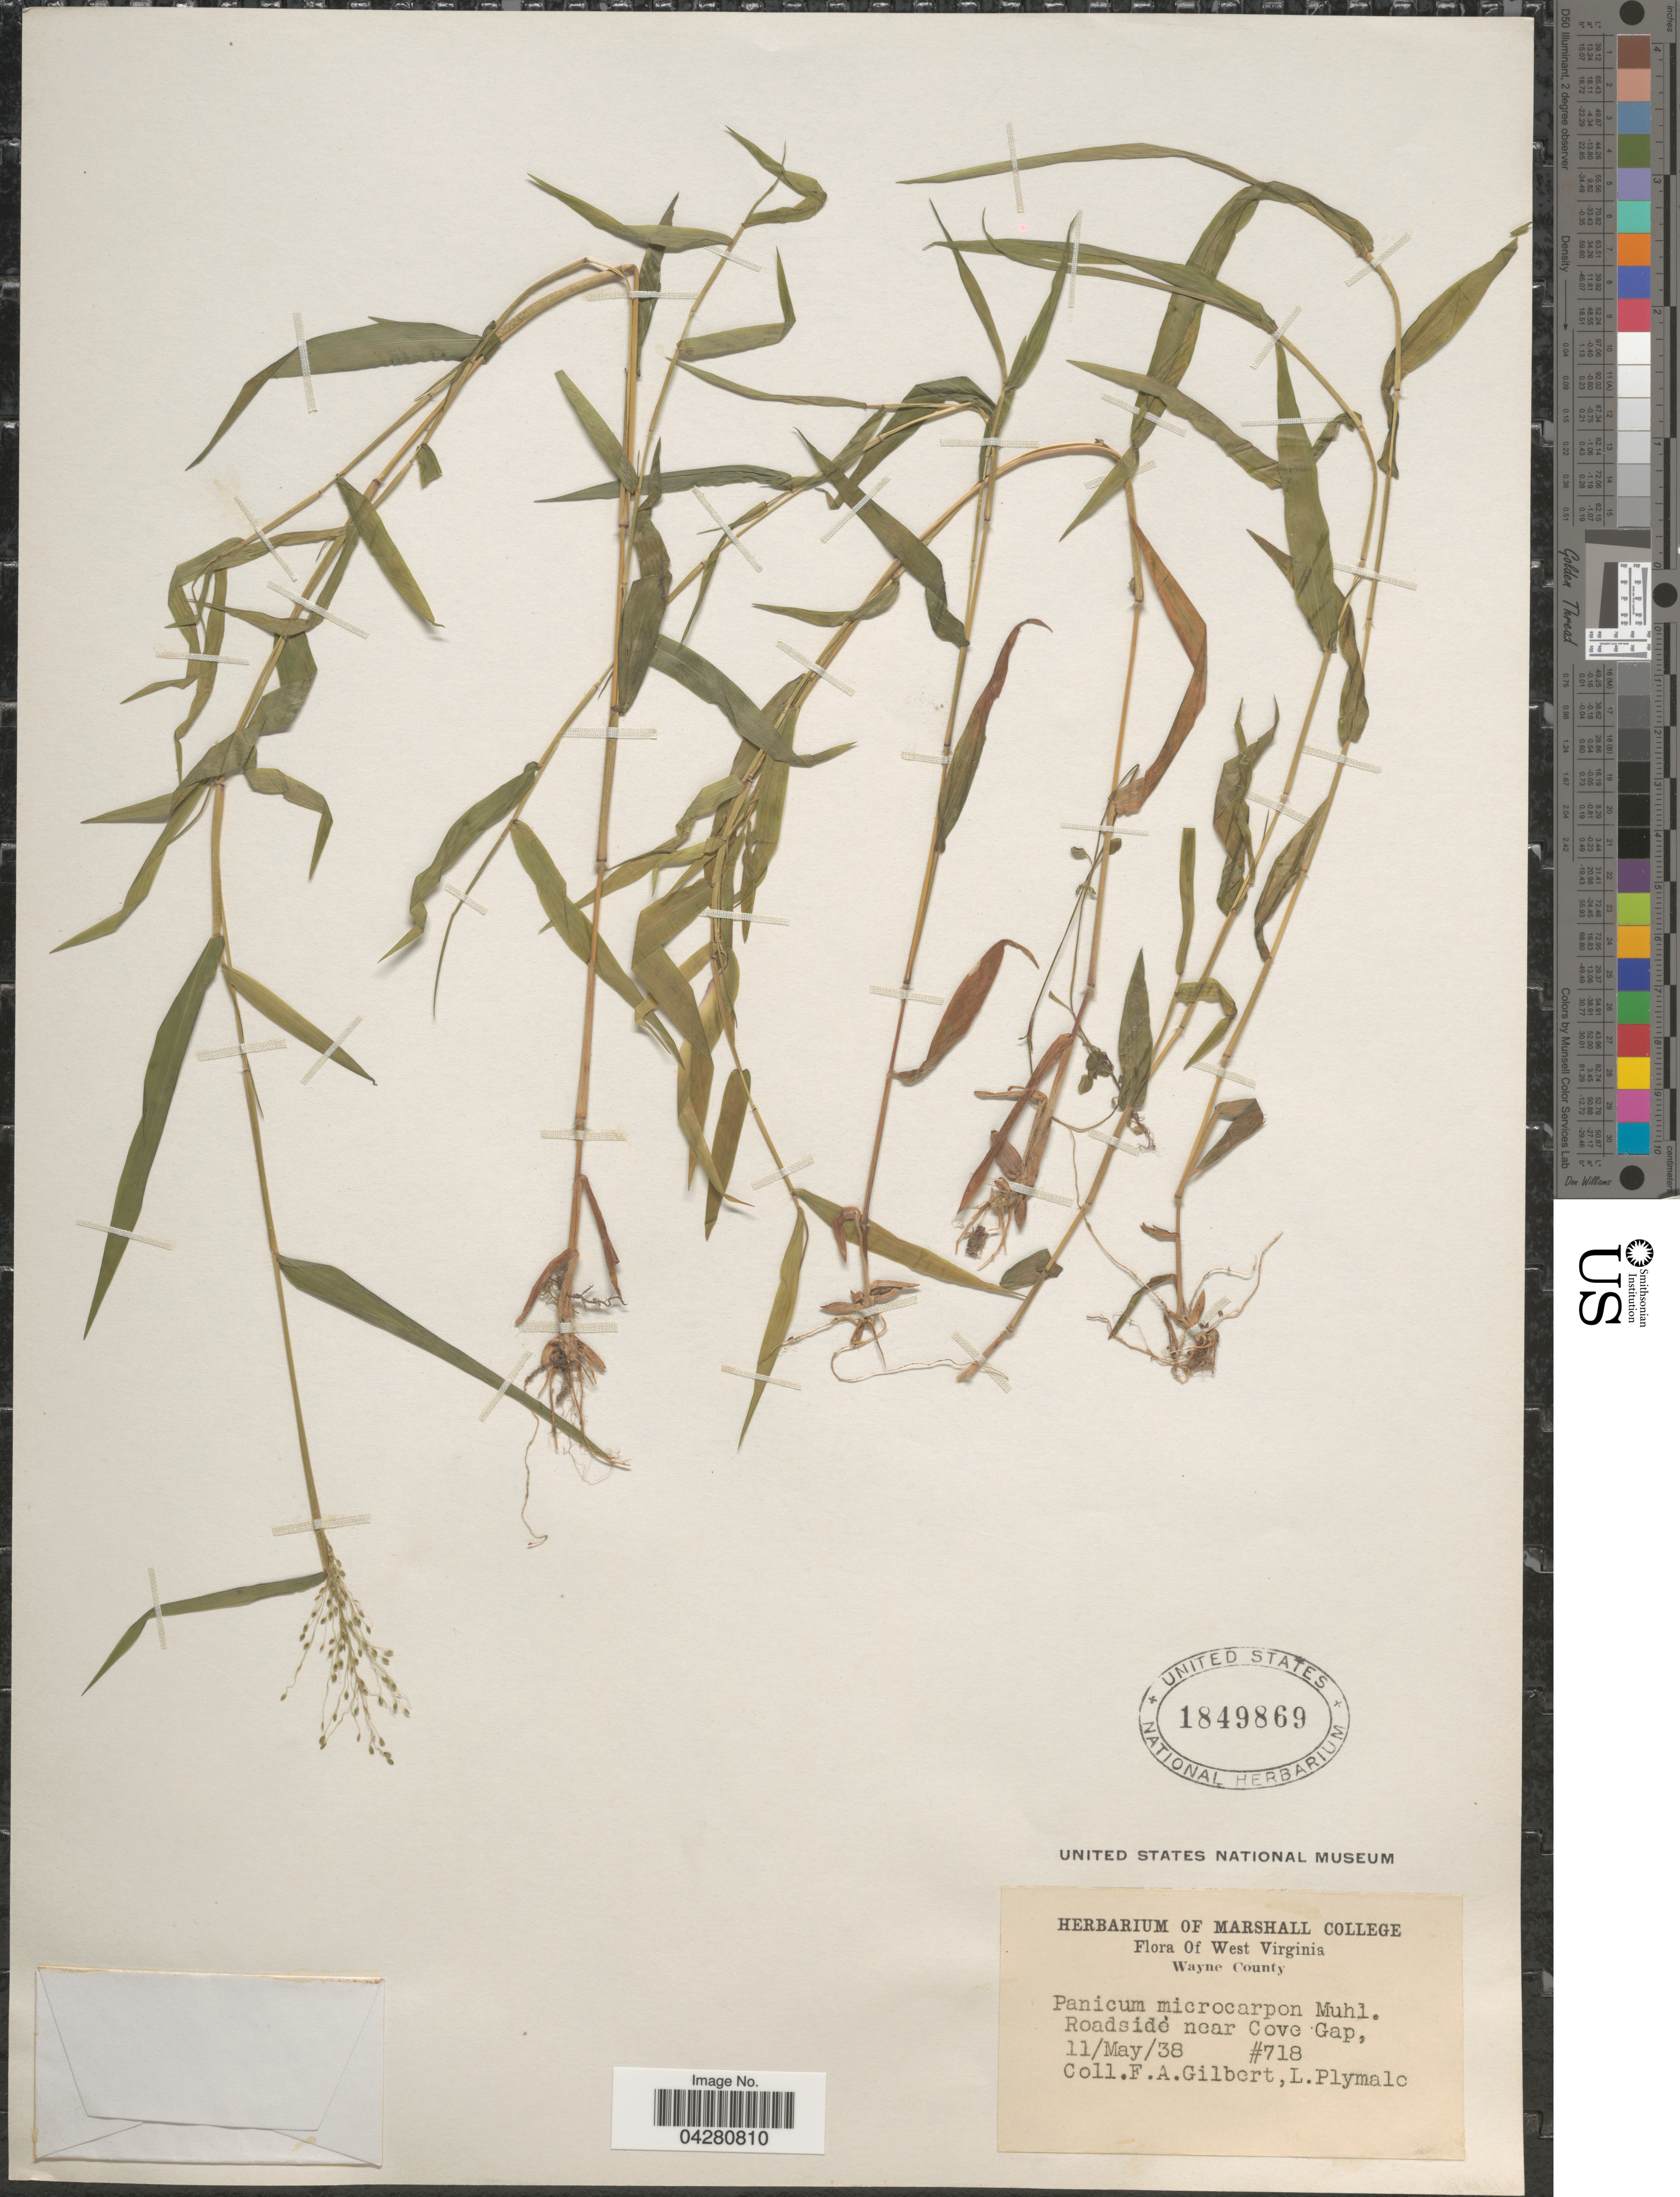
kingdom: Plantae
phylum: Tracheophyta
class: Liliopsida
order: Poales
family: Poaceae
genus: Dichanthelium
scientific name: Dichanthelium dichotomum var. dichotomum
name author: (L.) Gould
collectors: F. A. Gilbert & L. Plymalo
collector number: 718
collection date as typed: Transcribed d/m/y: 11/5/38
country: United States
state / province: West Virginia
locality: Roadside near Cove Gap.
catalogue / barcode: US 1849869